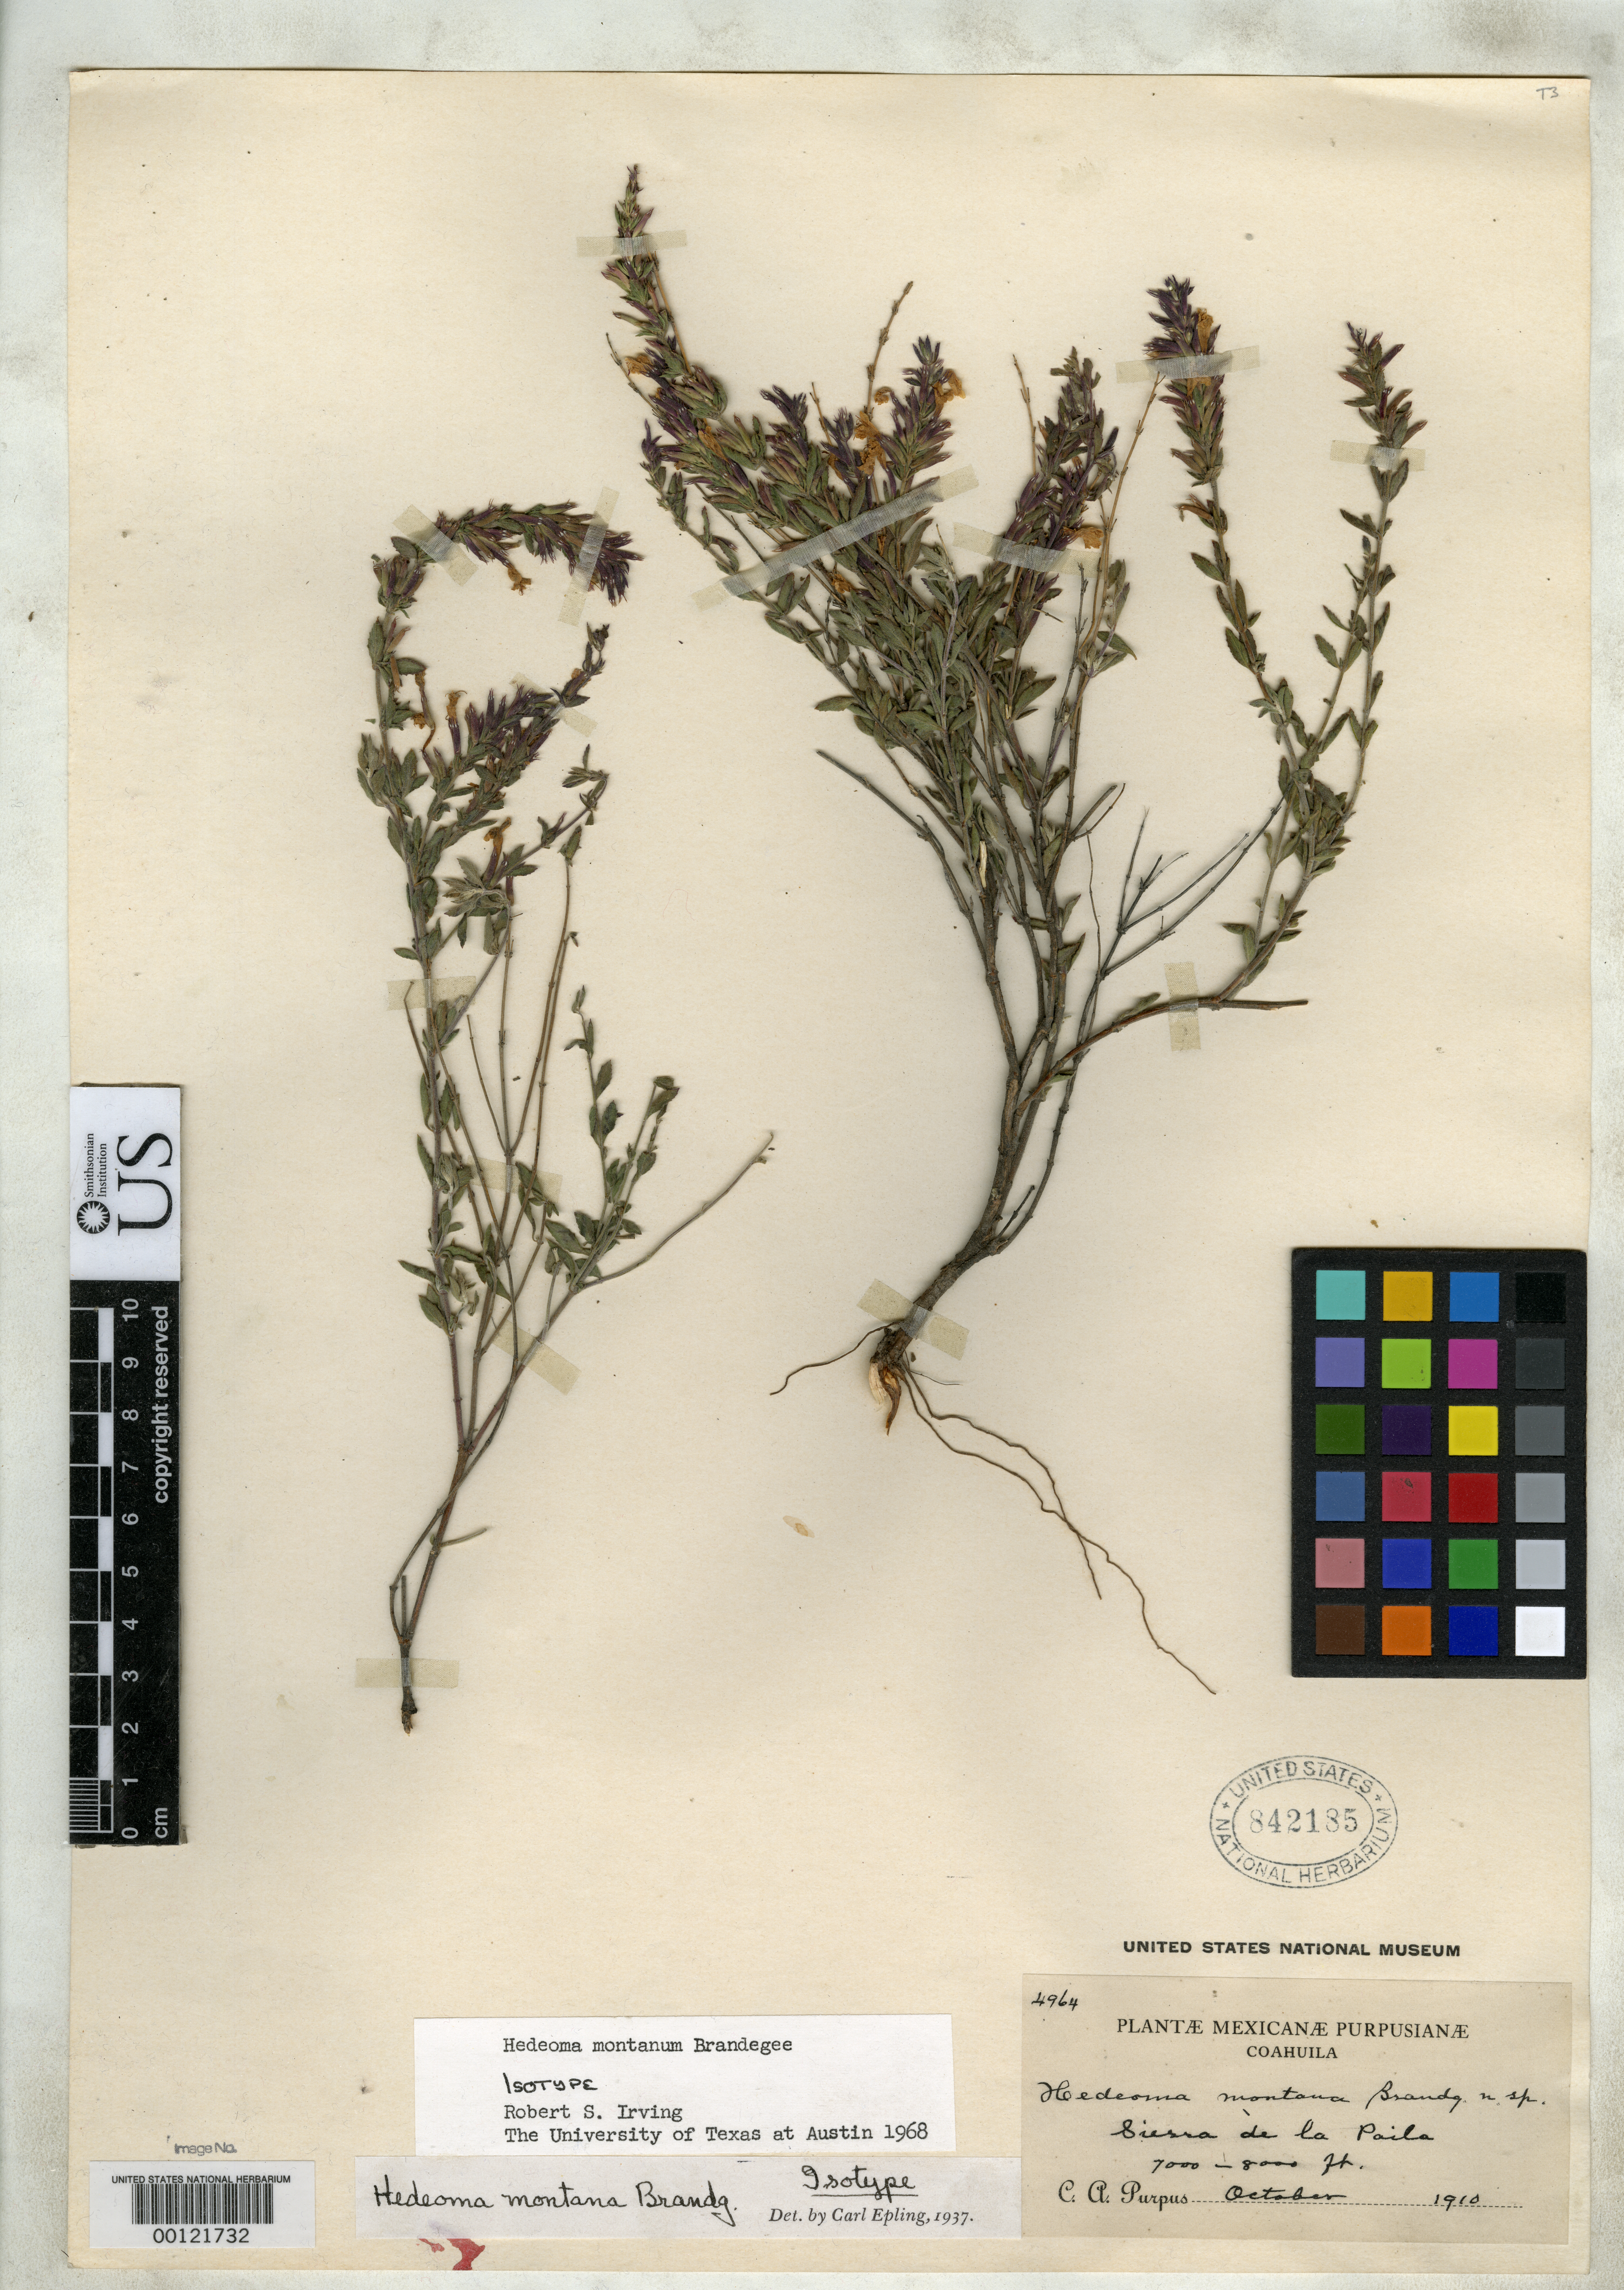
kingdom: Plantae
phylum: Tracheophyta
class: Magnoliopsida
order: Lamiales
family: Lamiaceae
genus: Hedeoma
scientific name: Hedeoma montana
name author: Brandegee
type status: Isotype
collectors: C. A. Purpus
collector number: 4964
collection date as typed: Oct 1910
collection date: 1910-10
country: Mexico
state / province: Coahuila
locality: Sierra de La Paila.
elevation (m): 2134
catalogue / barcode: US 842185